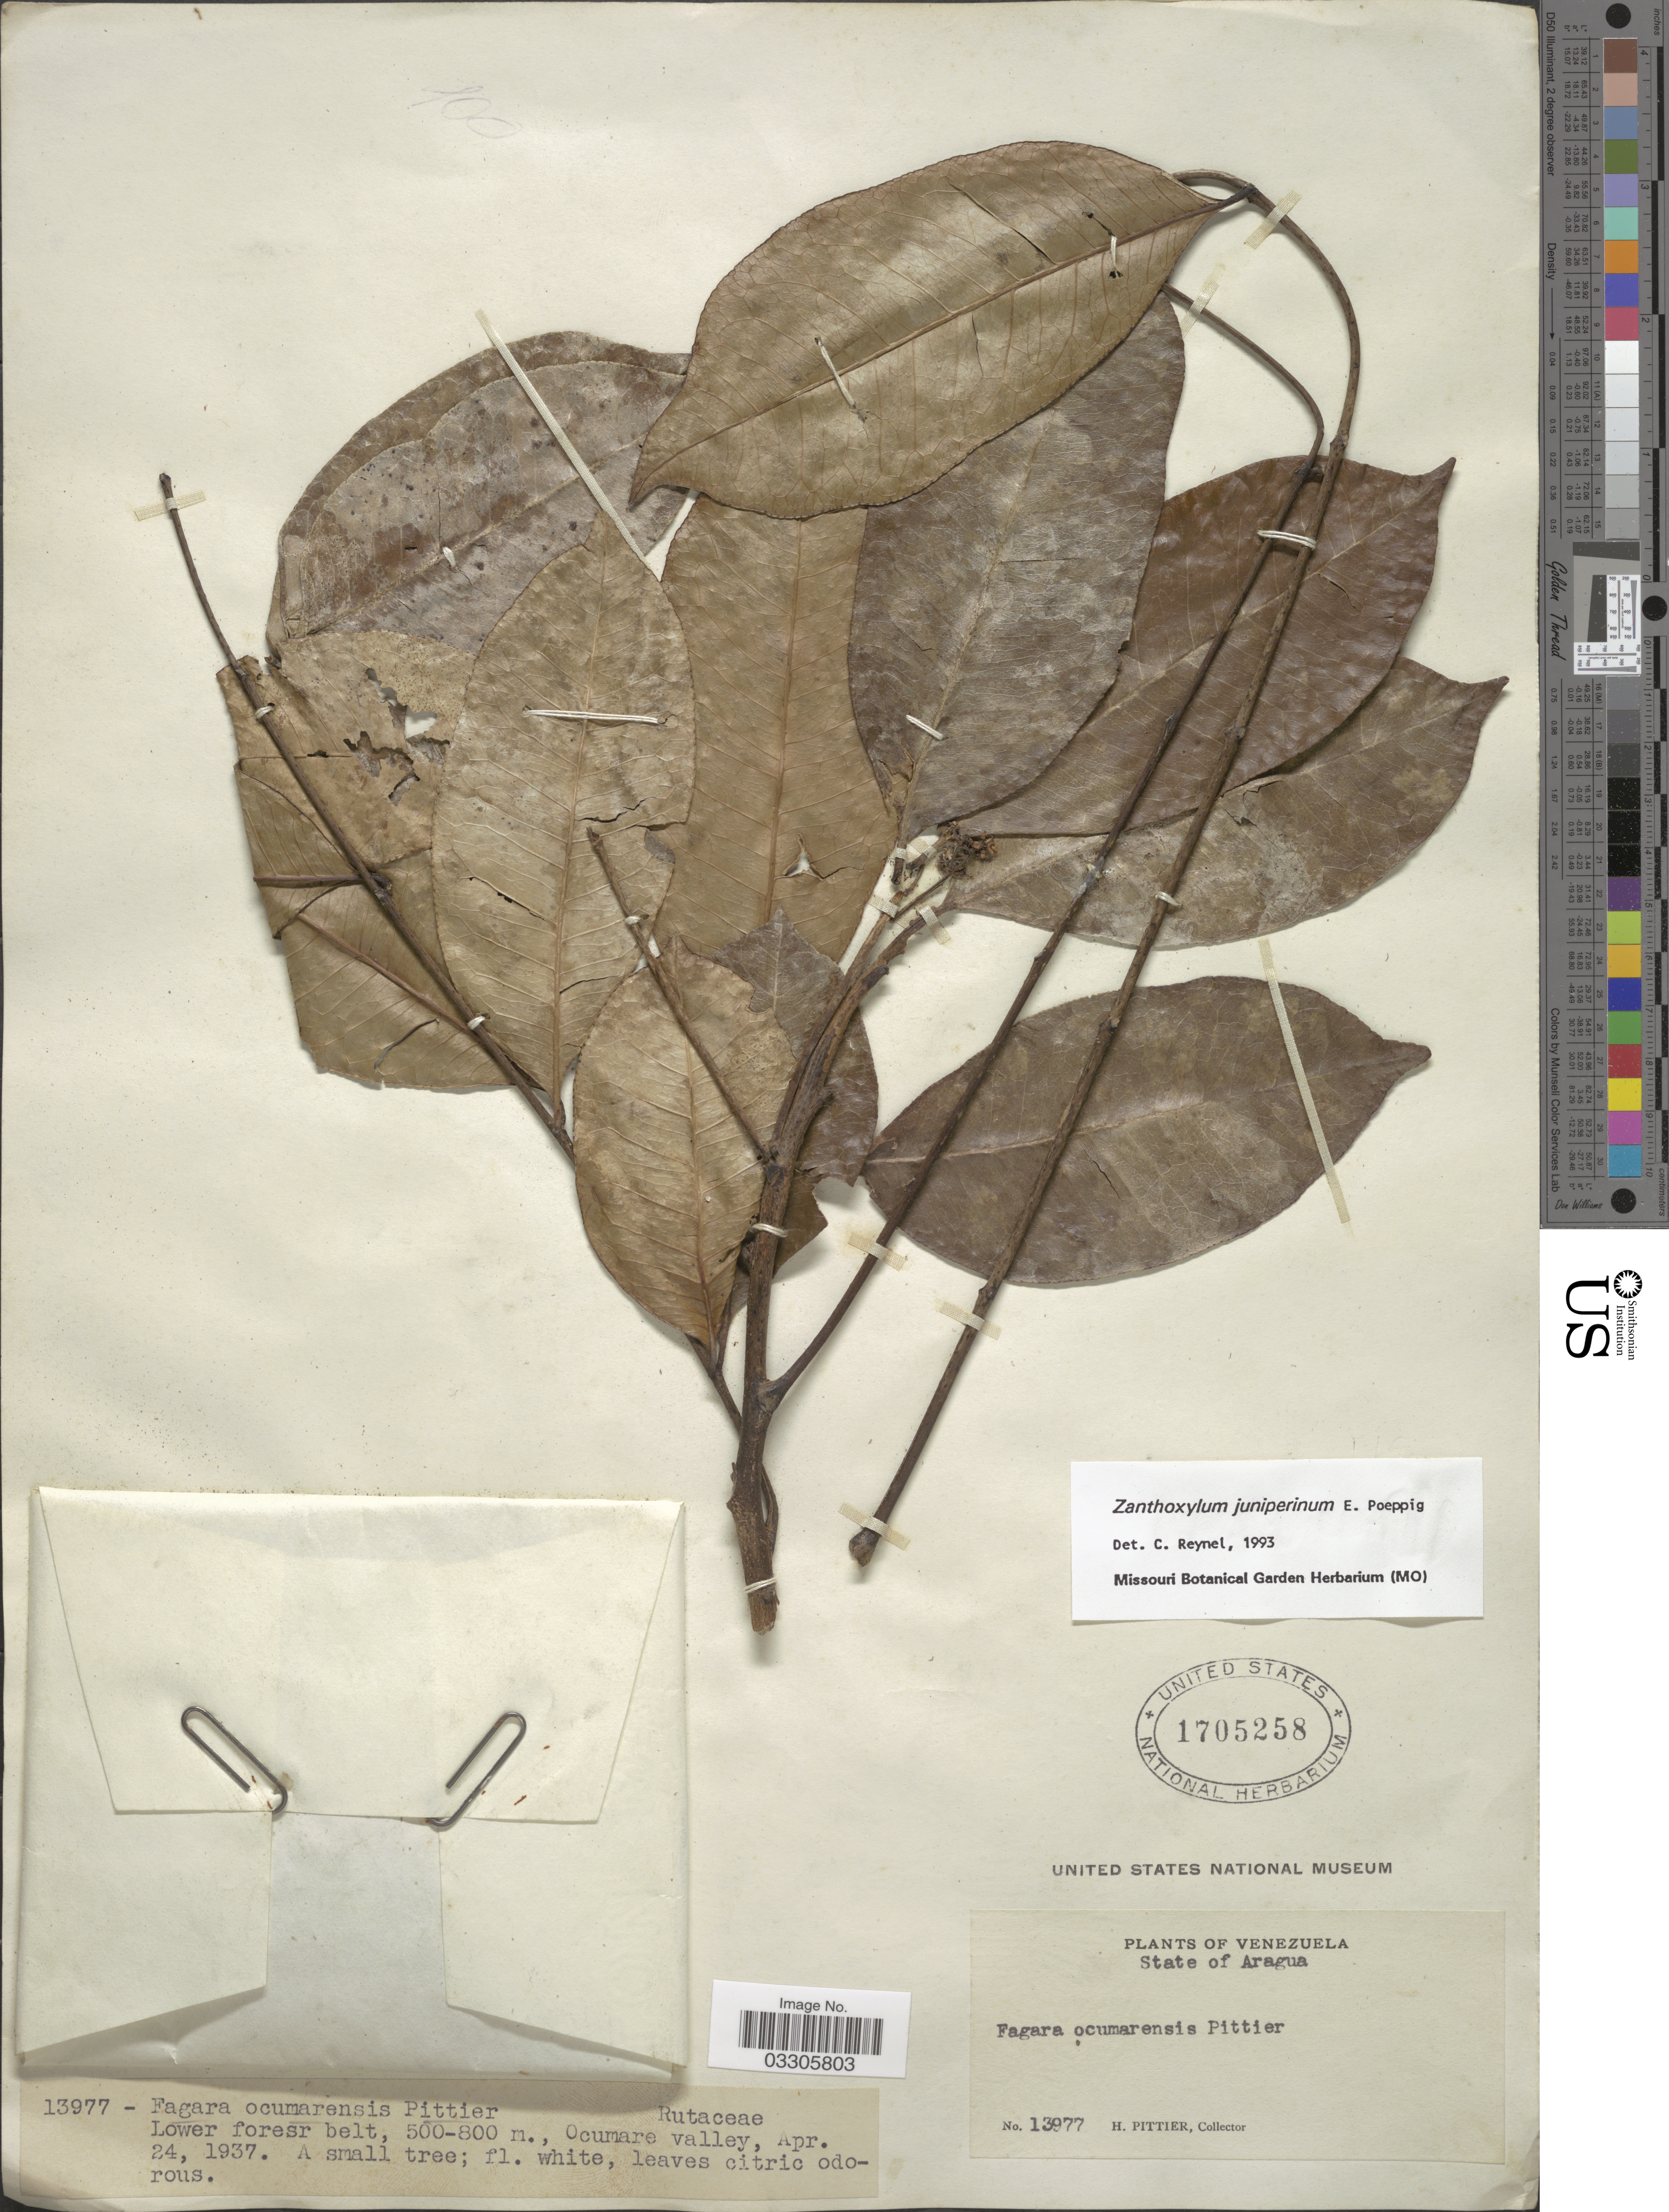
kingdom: Plantae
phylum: Tracheophyta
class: Magnoliopsida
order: Sapindales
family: Rutaceae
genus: Zanthoxylum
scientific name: Zanthoxylum ocumarense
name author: (Pittier) Steyerm.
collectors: H. F. Pittier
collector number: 13977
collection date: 1937-04-24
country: Venezuela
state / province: Aragua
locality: Ocumare valley.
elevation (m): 500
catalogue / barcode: US 1705258